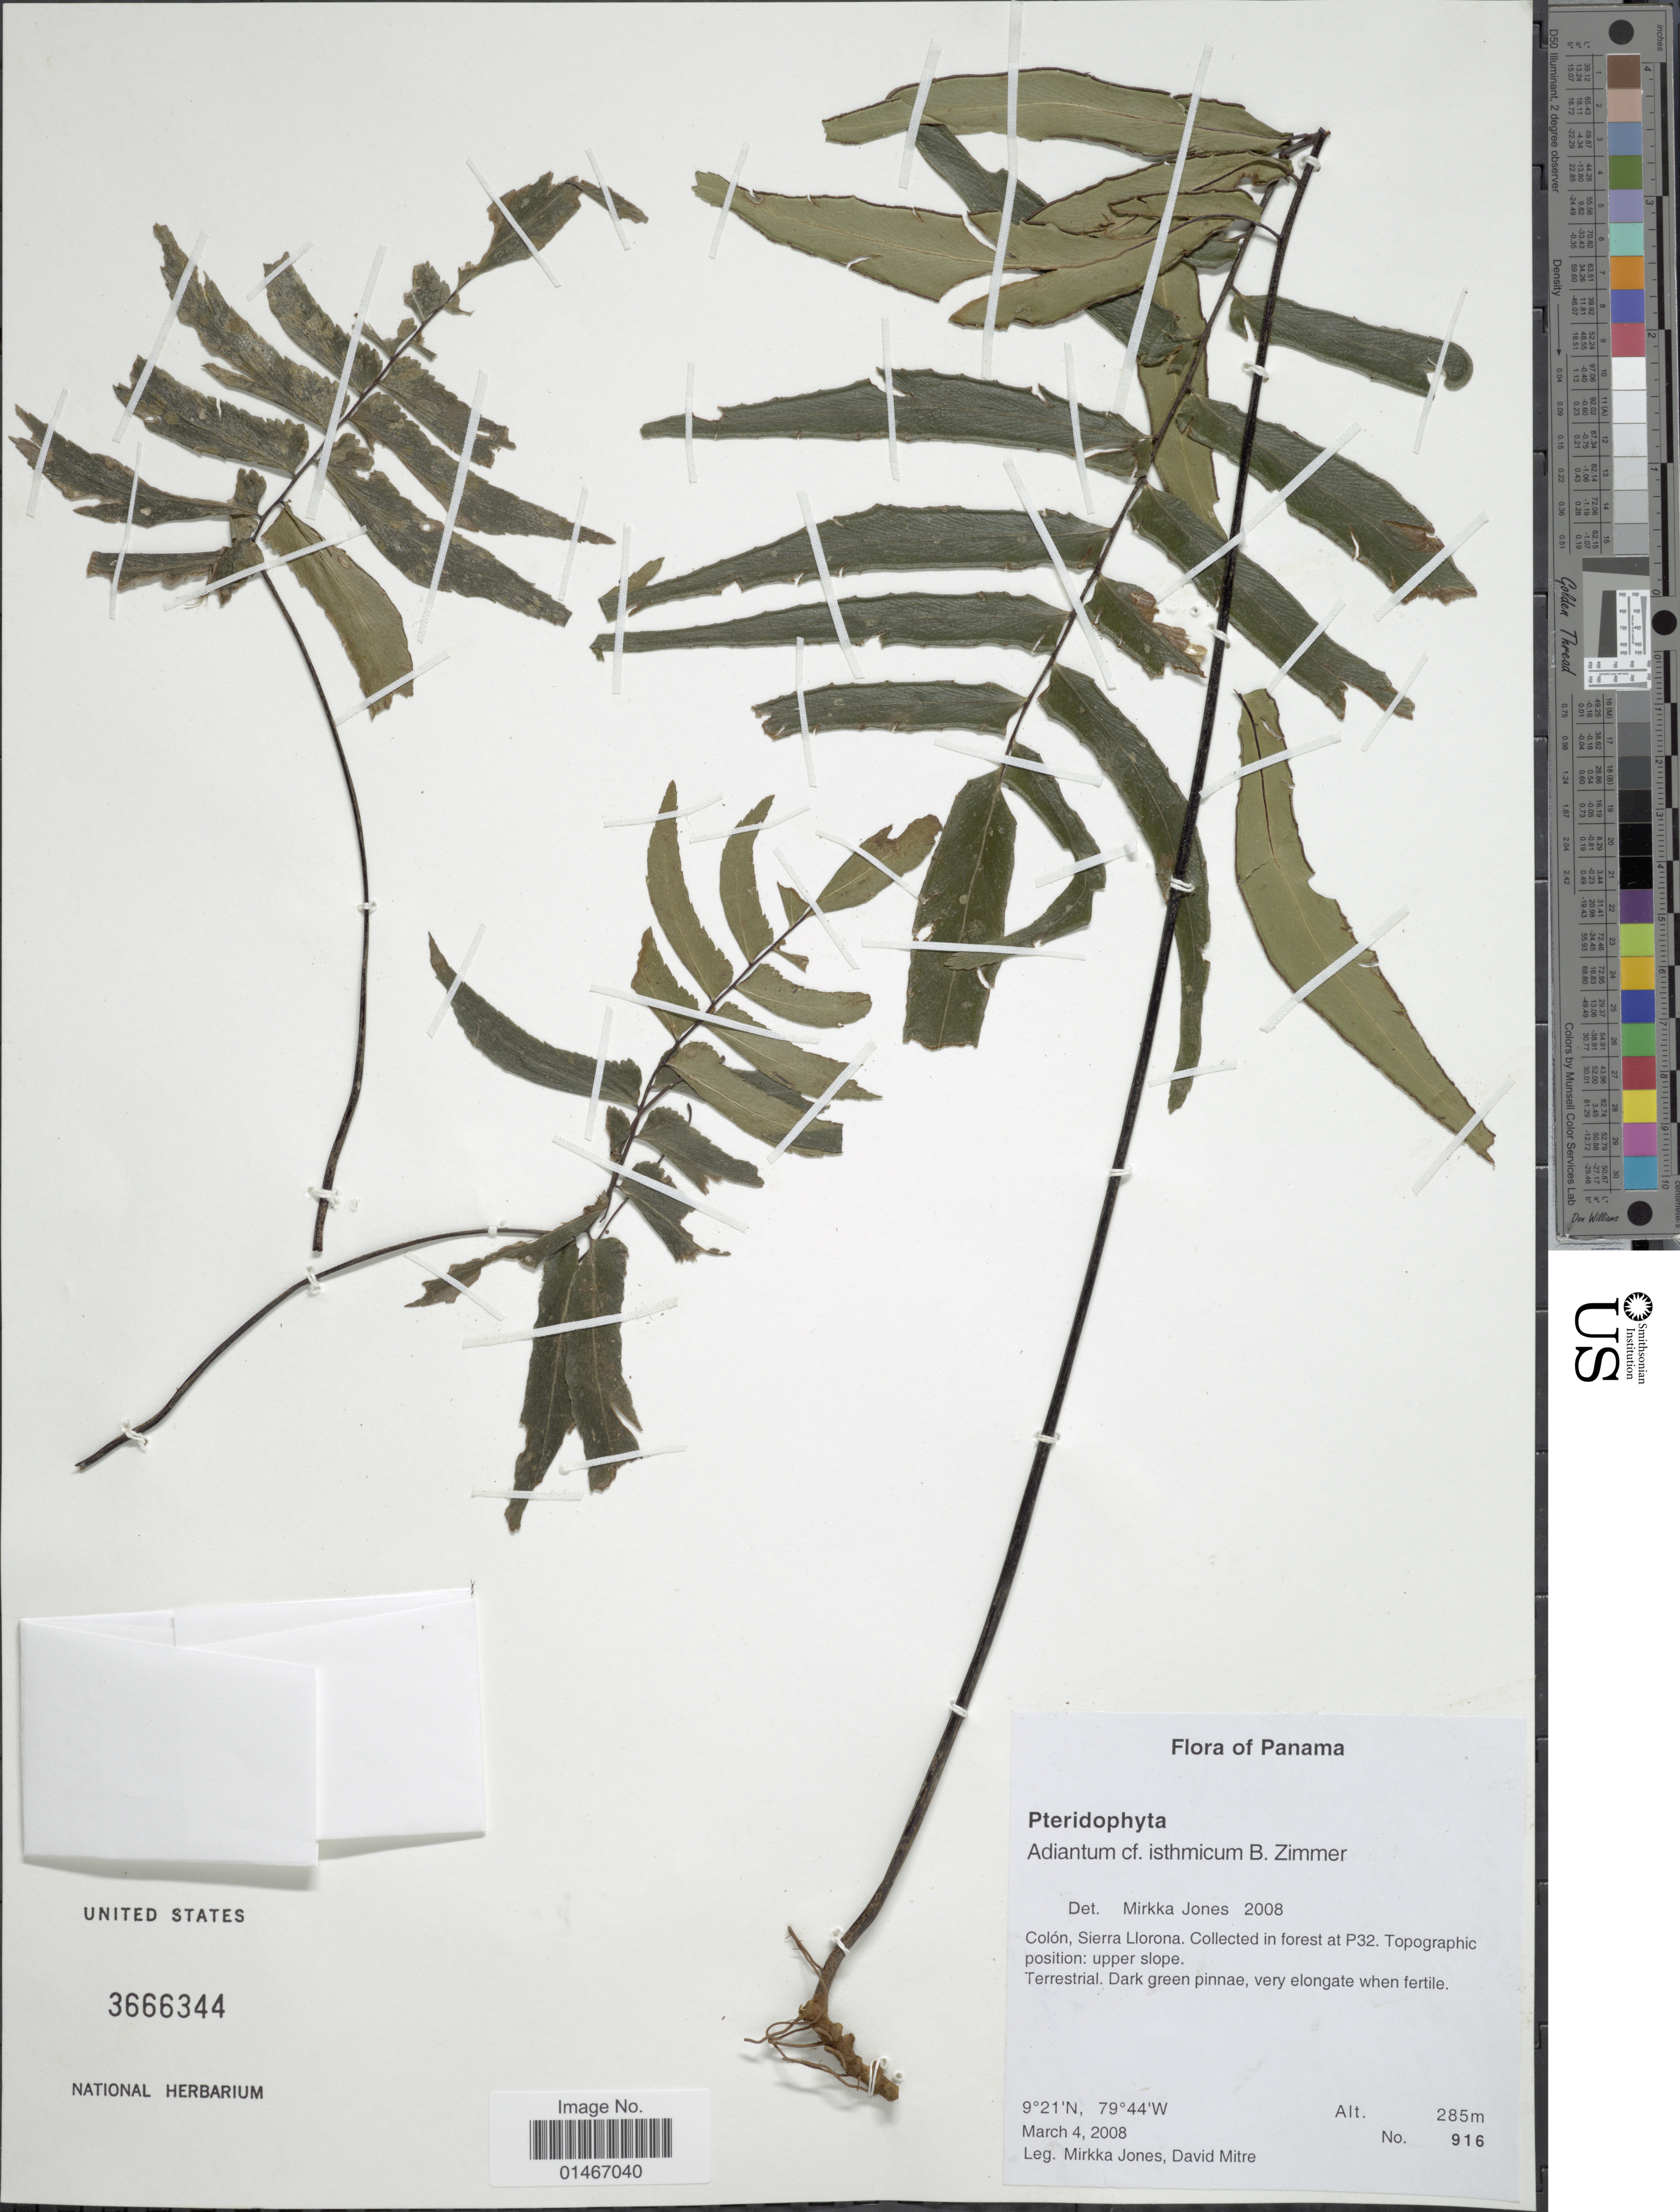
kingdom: Plantae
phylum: Tracheophyta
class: Polypodiopsida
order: Polypodiales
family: Pteridaceae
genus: Adiantum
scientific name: Adiantum isthmicum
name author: B. Zimmer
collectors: M. Jones & David, M.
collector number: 916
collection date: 2008-03-04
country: Panama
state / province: Colón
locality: Colon, Sierra Llorona.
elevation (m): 285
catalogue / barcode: US 3666344